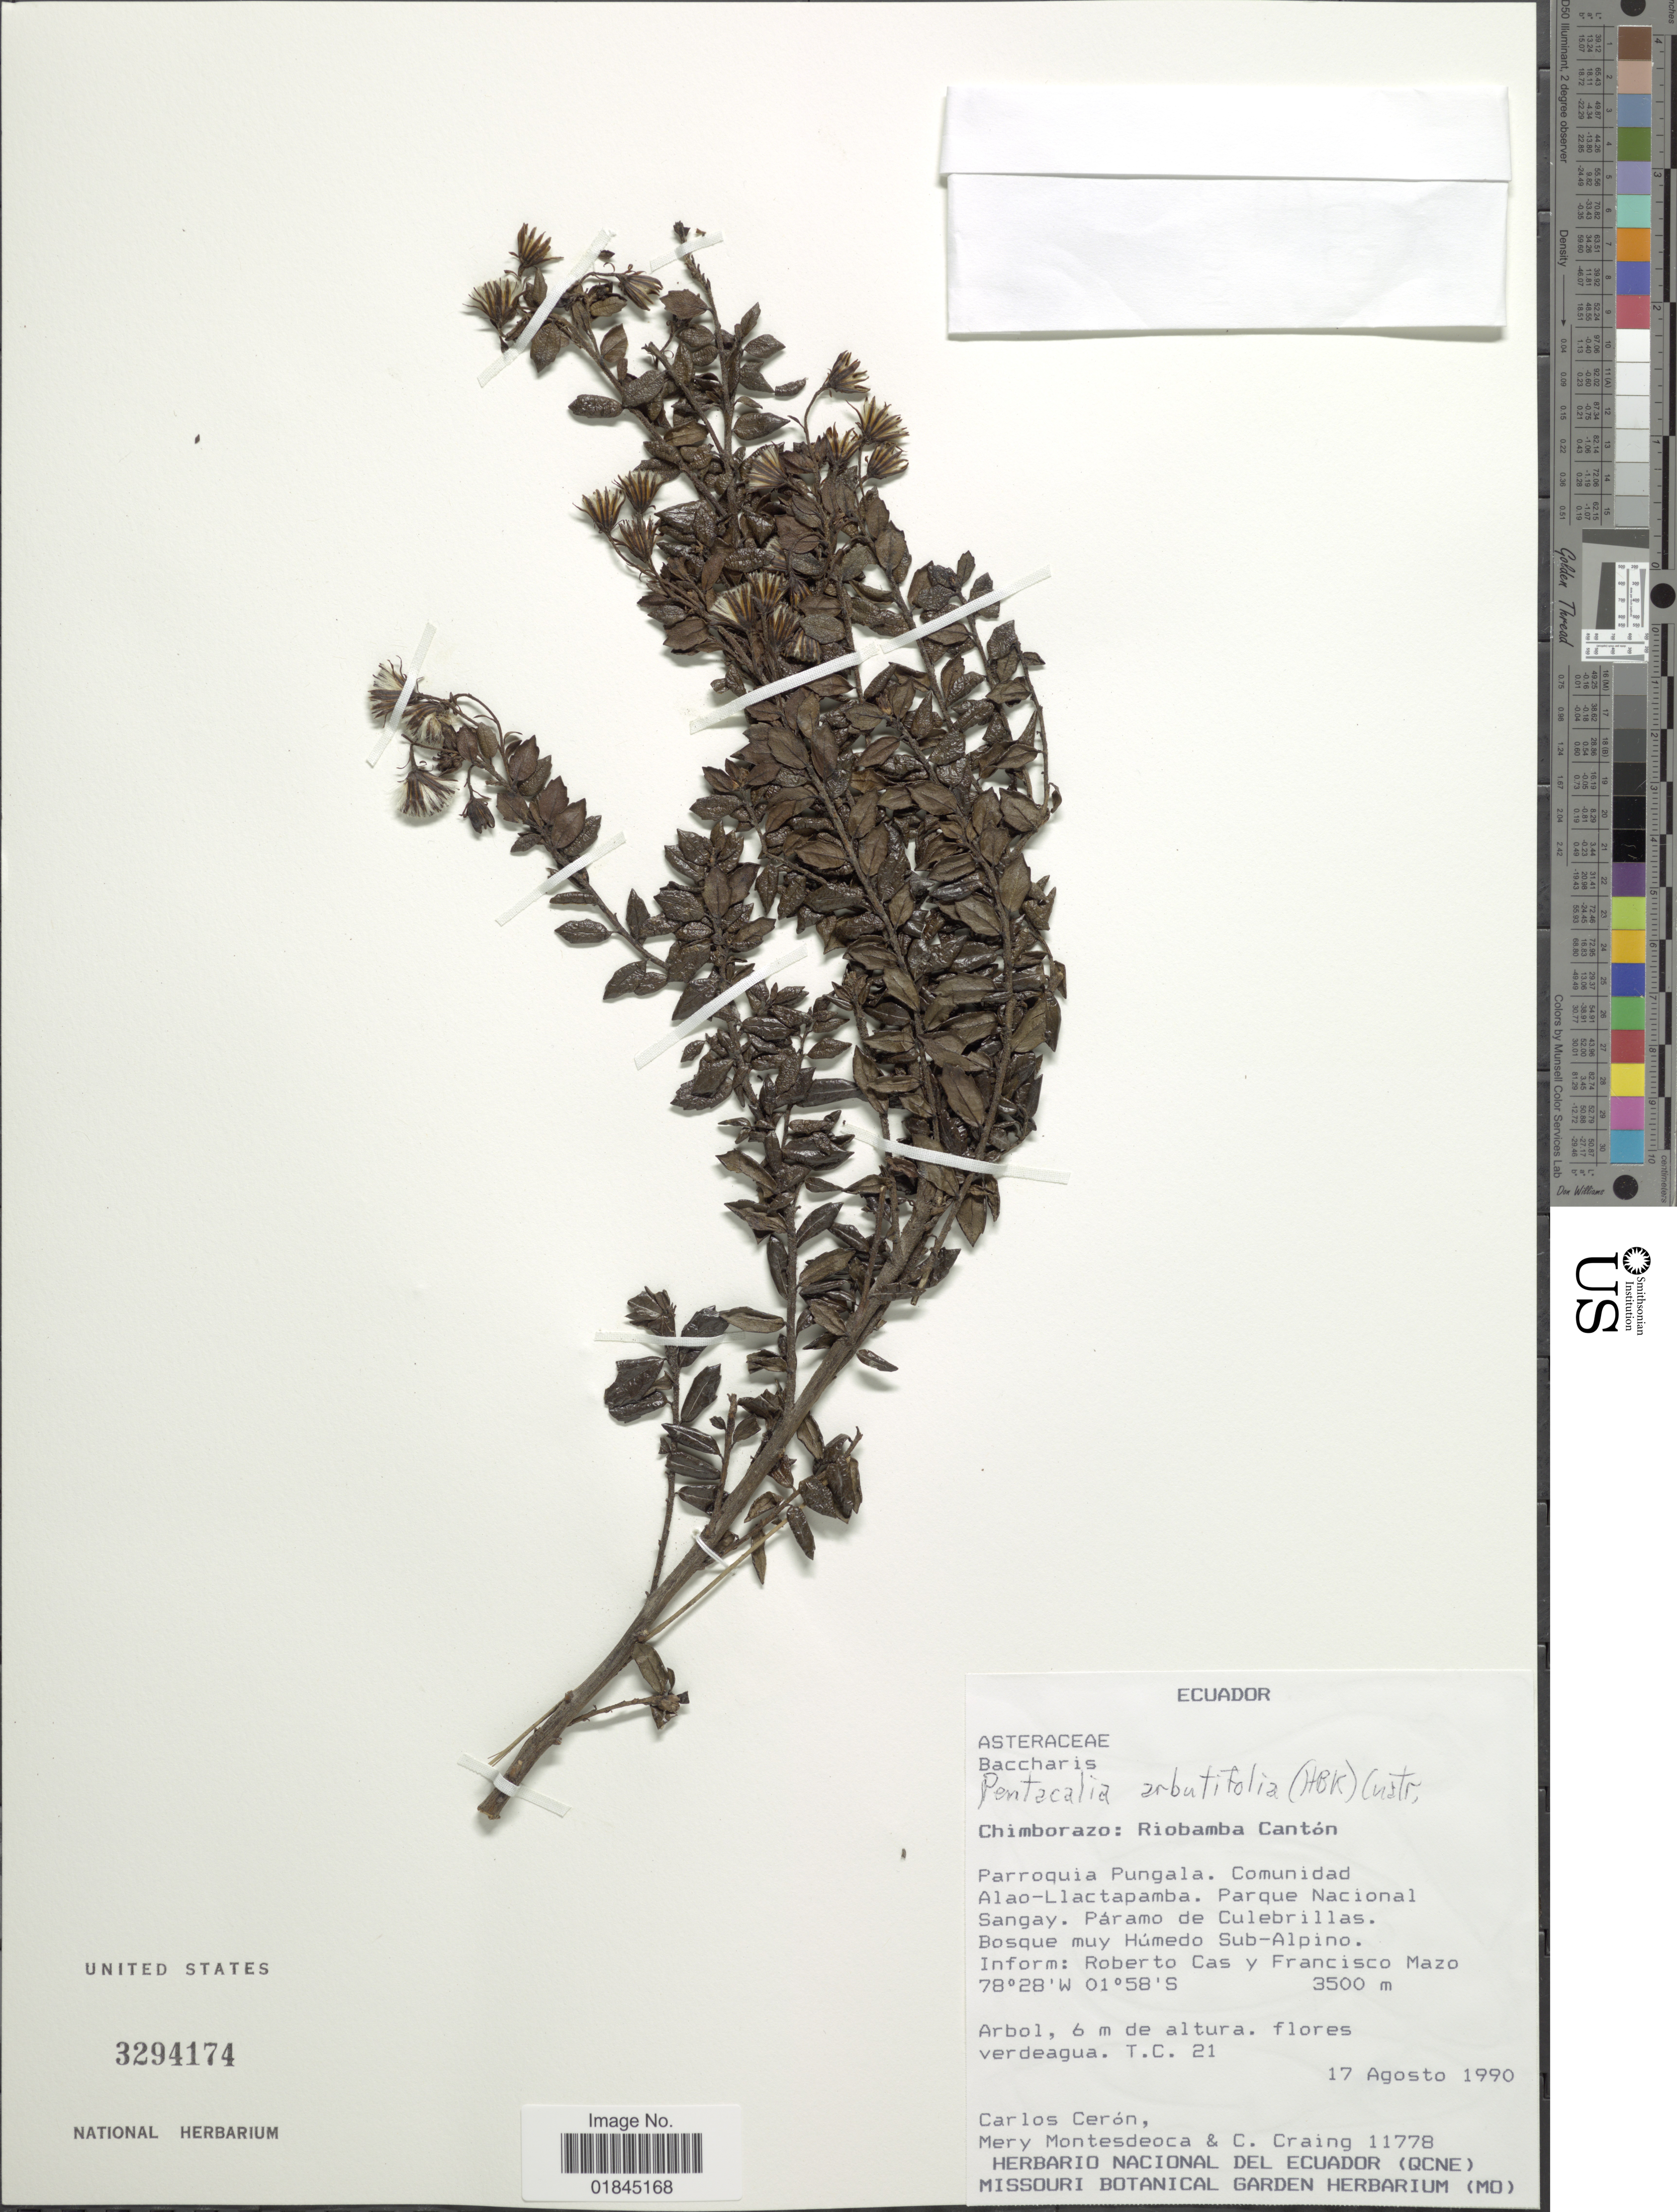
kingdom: Plantae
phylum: Tracheophyta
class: Magnoliopsida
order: Asterales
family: Asteraceae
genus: Pentacalia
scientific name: Pentacalia arbutifolia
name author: (Kunth) Cuatrec.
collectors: C. E. Cerón M., M. Montesdeoca & C. Craing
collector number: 11778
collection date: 1990-08-17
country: Ecuador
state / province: Chimborazo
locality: Chimborazo: Riobamba Cantón. Parroquia Pungala. Comunidad Alao-Llactapamba. Parque Nacional Sangay. Páramo de Culebrillas. Bosque muy Húmedo Sub-Alpino.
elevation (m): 3500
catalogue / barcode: US 3294174